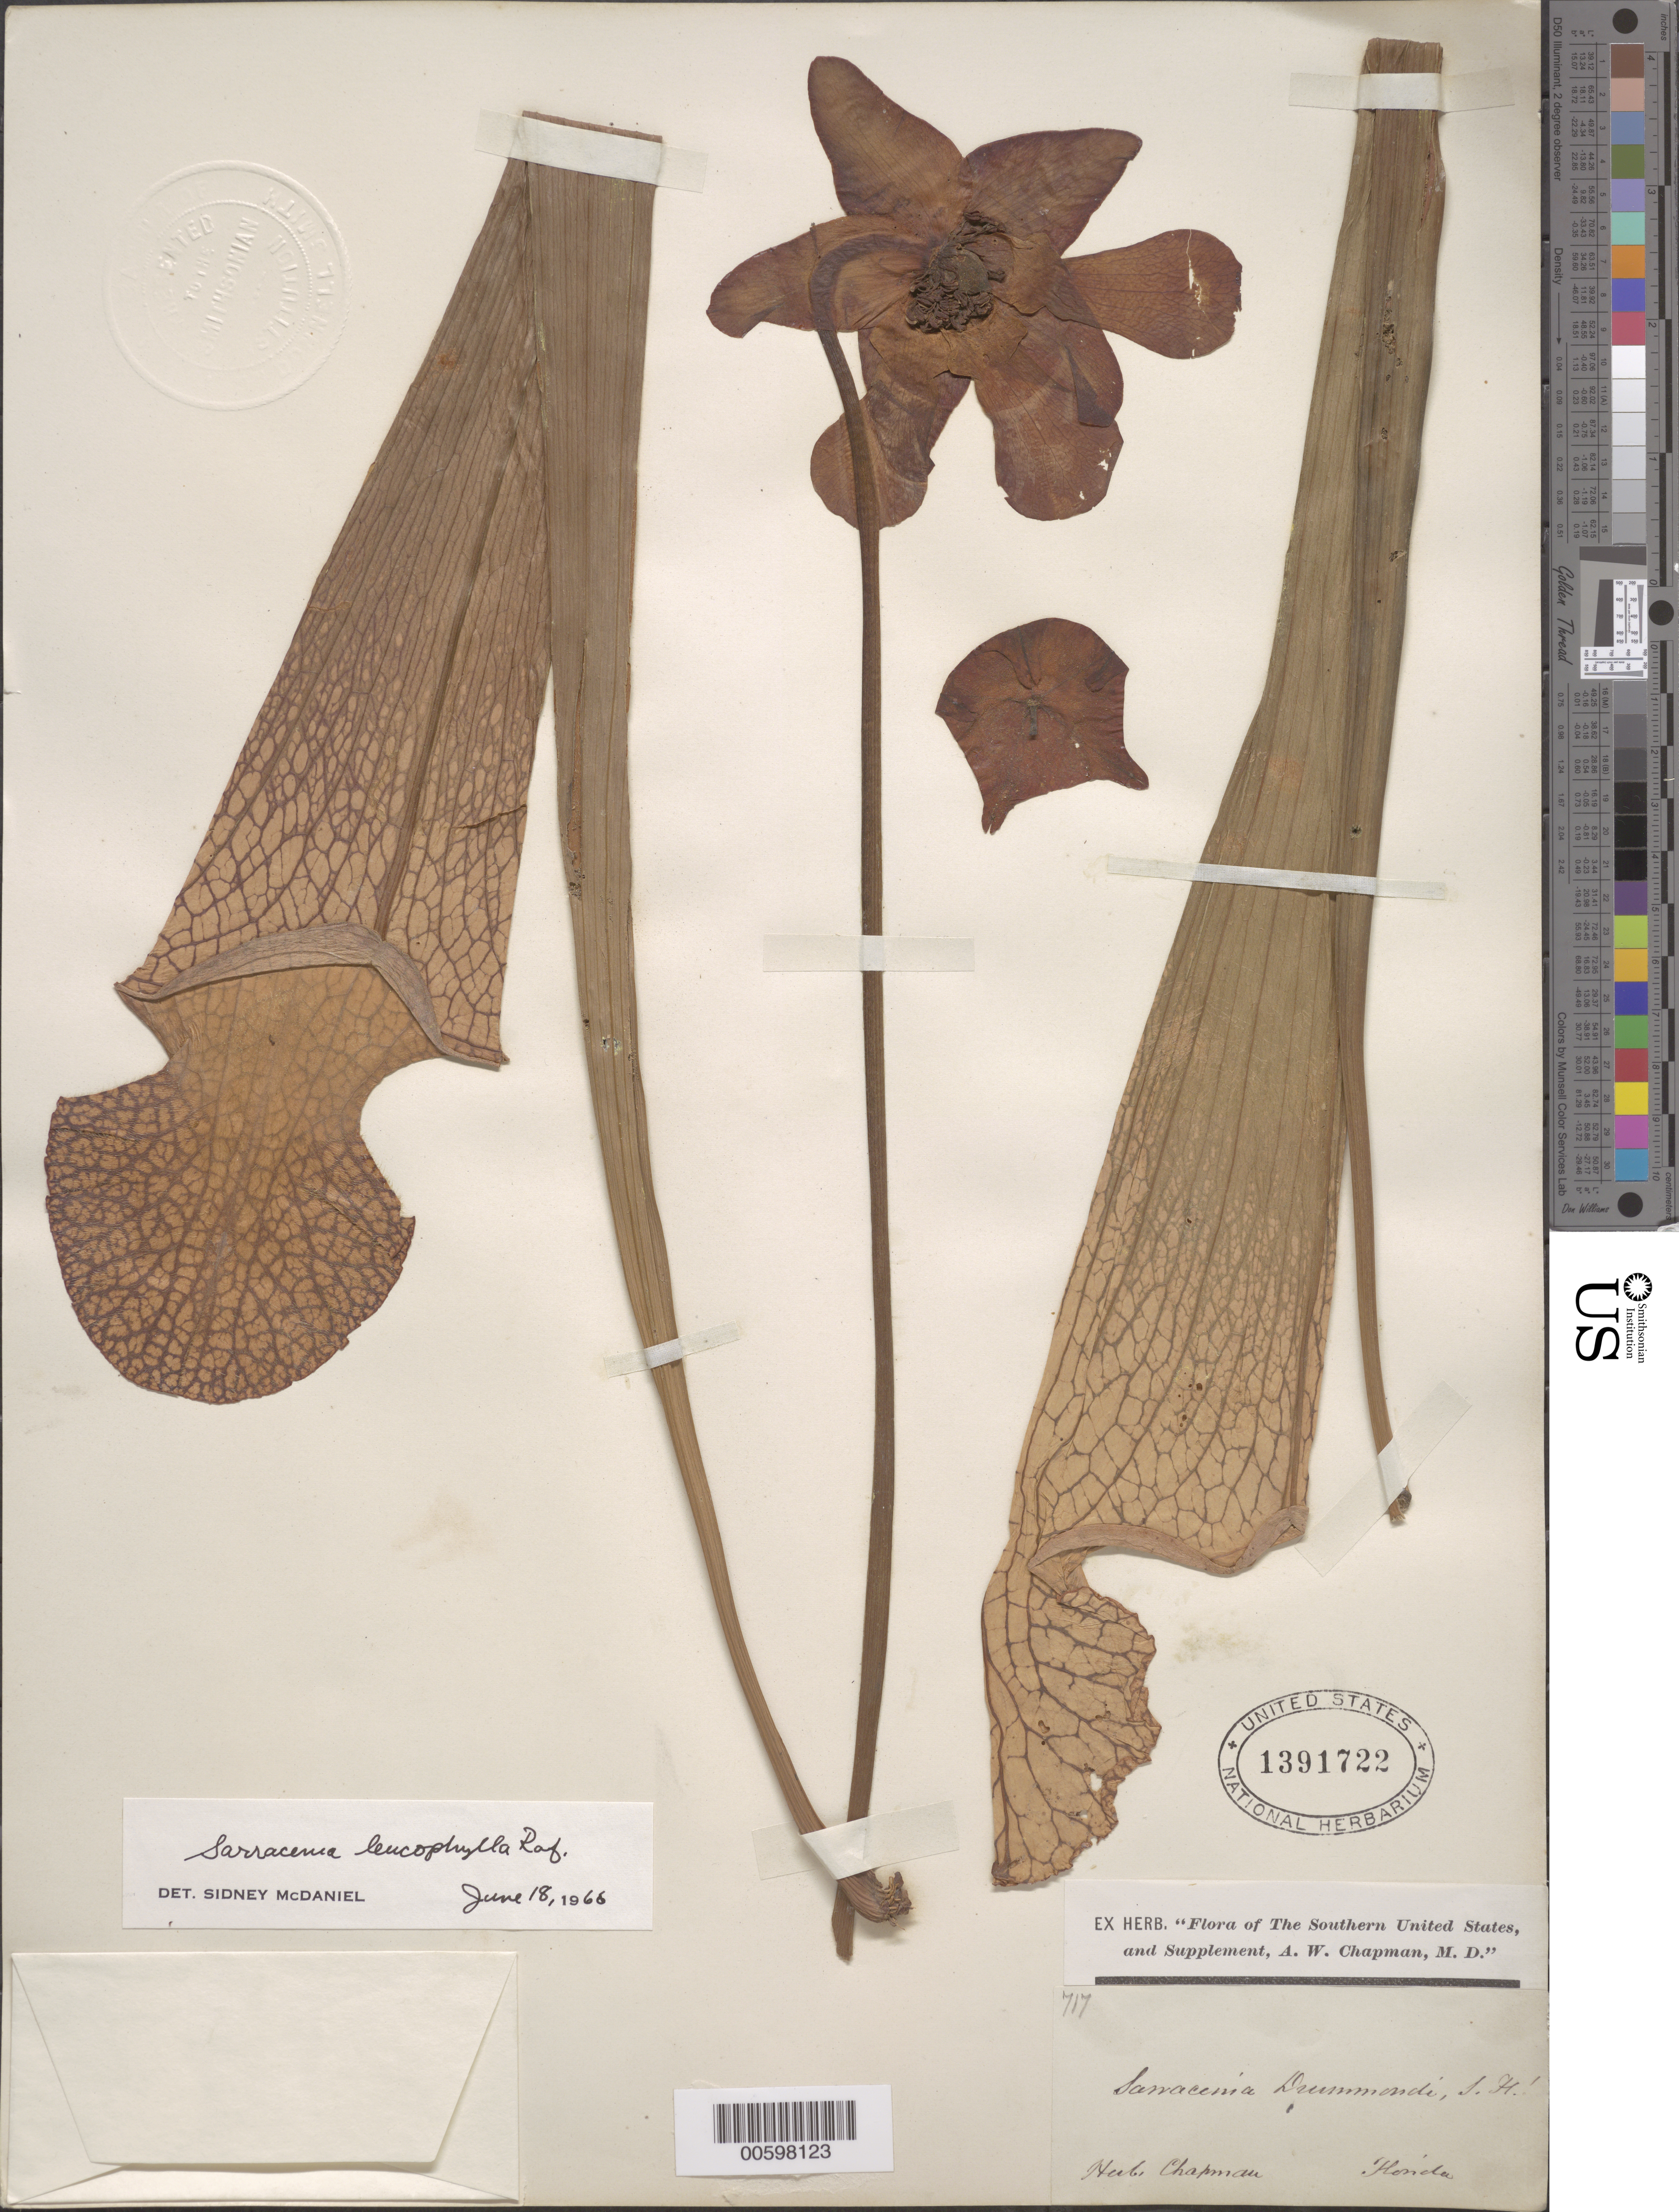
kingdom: Plantae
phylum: Tracheophyta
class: Magnoliopsida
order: Ericales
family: Sarraceniaceae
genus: Sarracenia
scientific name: Sarracenia leucophylla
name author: Raf.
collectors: A. W. Chapman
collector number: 717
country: United States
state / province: Florida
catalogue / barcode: US 1391722